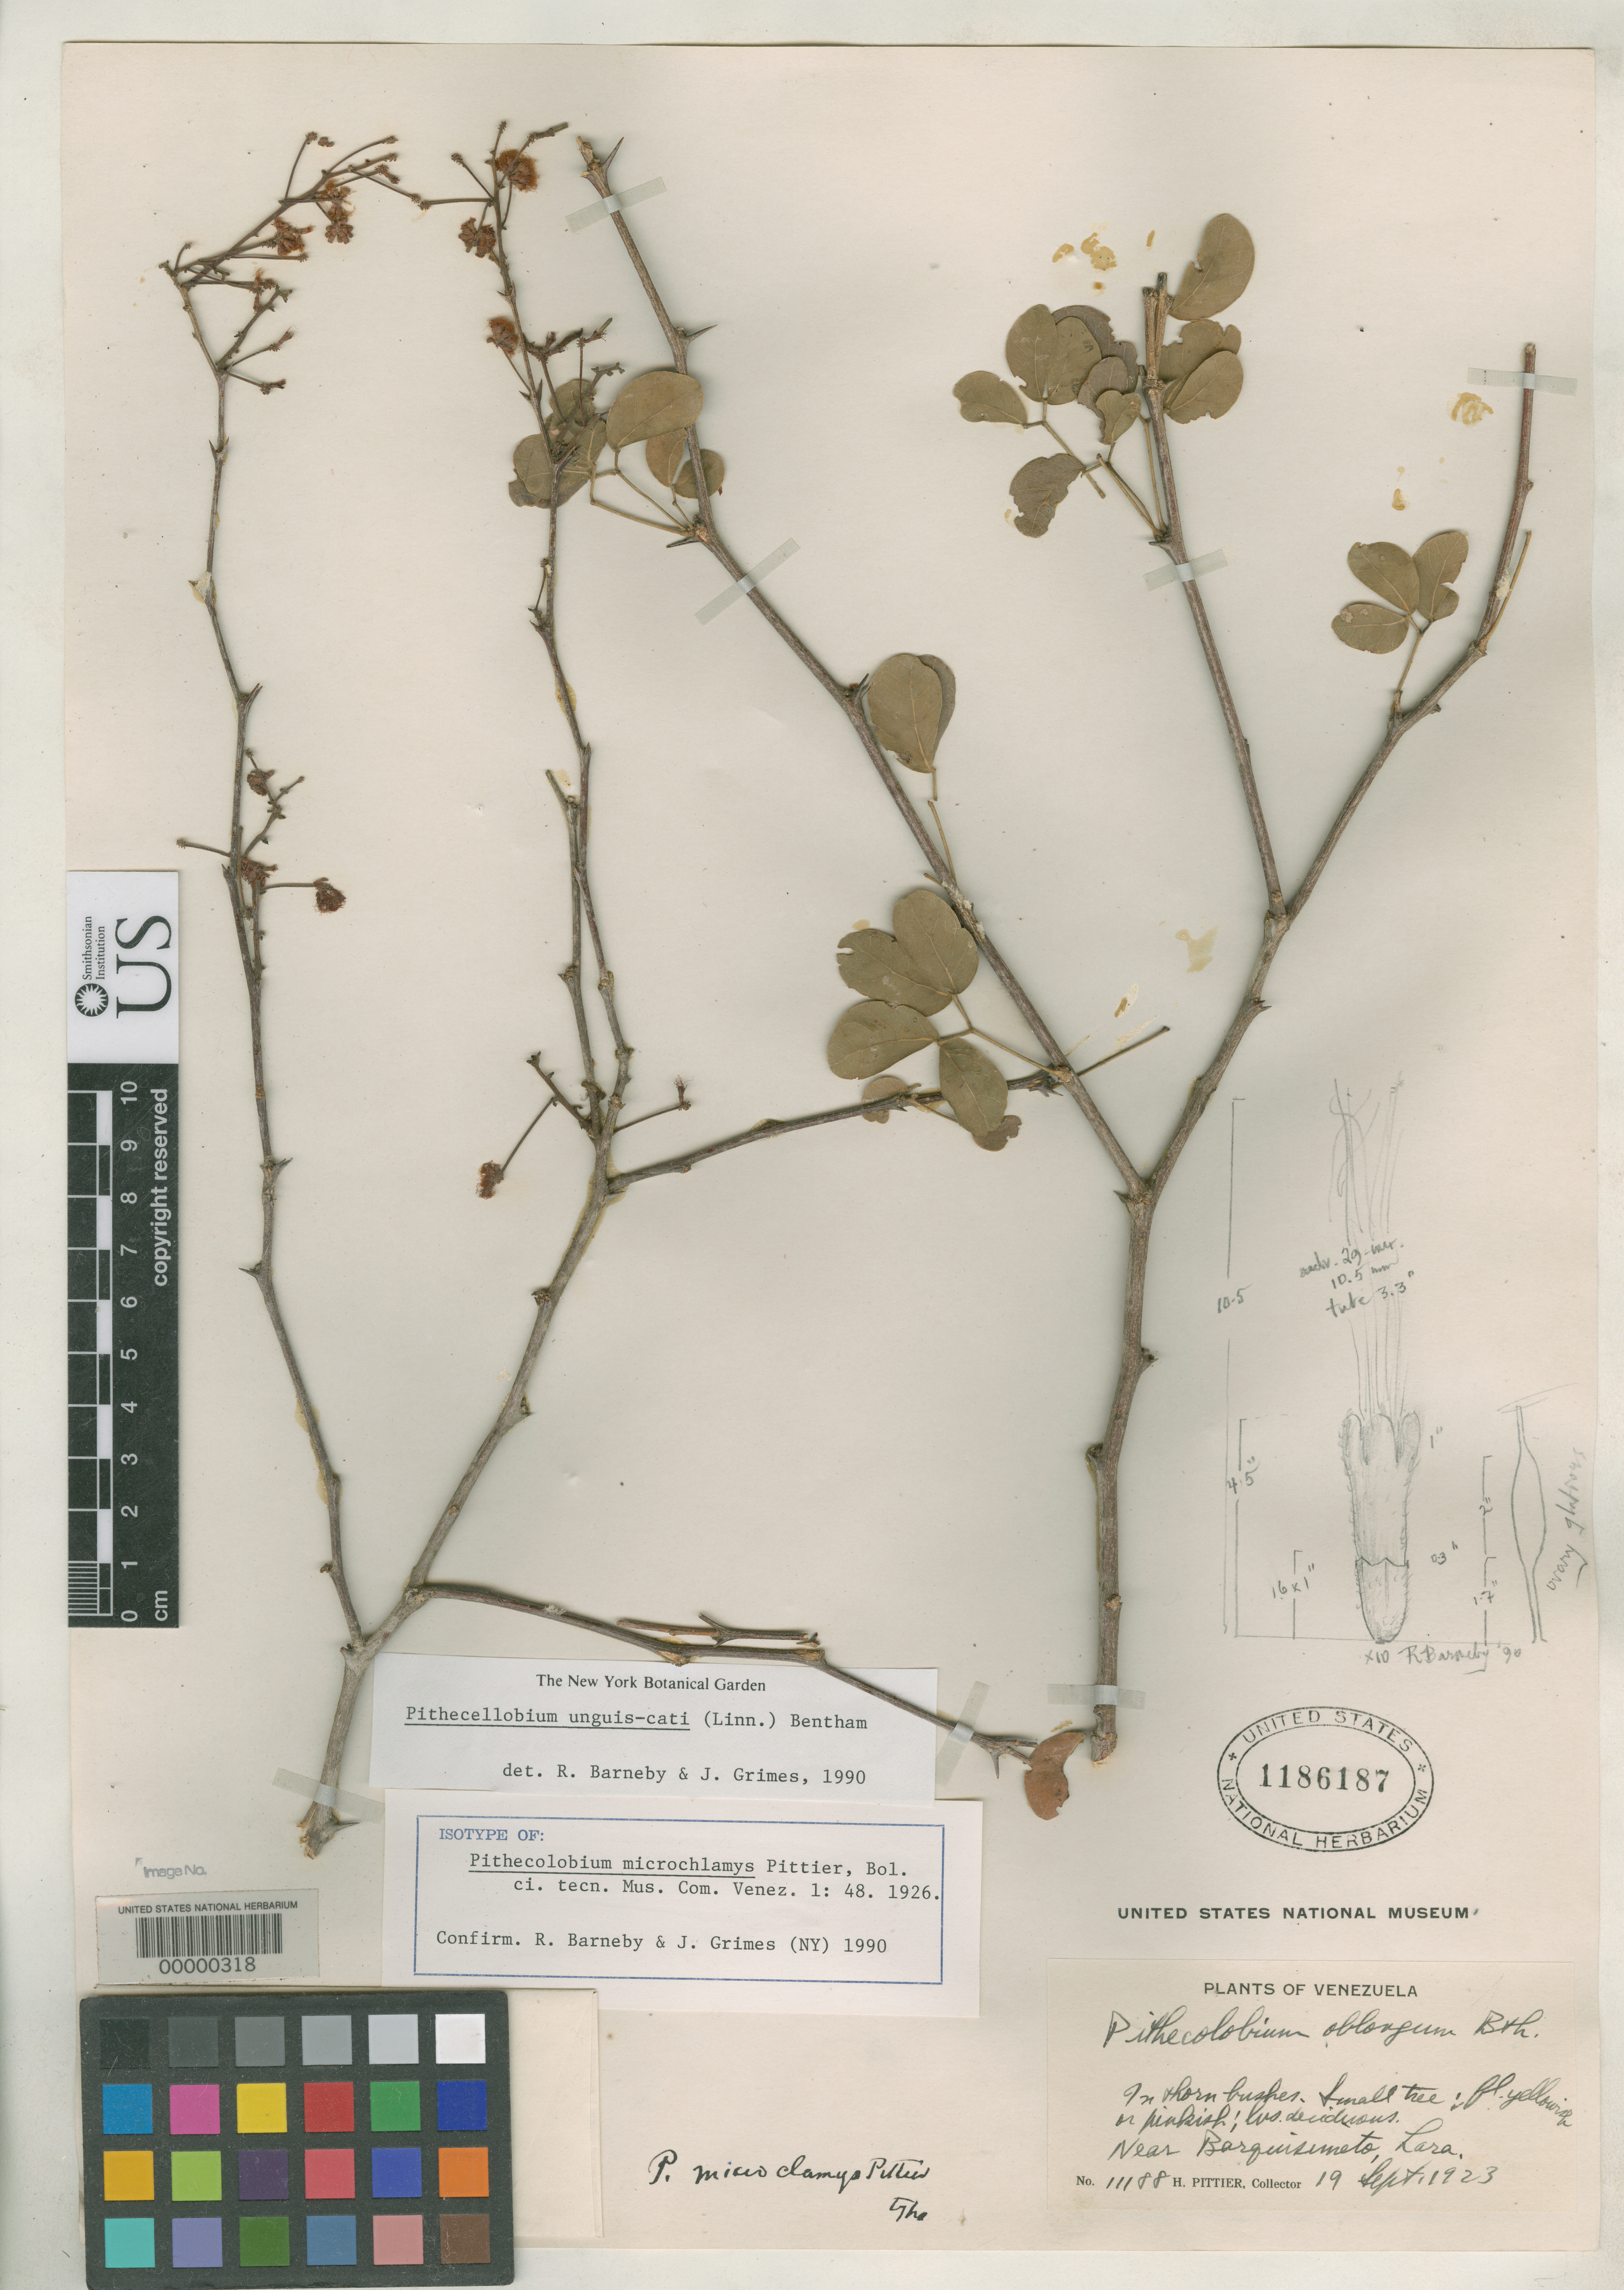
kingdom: Plantae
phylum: Tracheophyta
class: Magnoliopsida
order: Fabales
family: Fabaceae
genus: Pithecellobium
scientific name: Pithecellobium microchlamys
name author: Pittier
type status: Isotype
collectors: H. F. Pittier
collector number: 11188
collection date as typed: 19 Sep 1923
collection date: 1923-09-19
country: Venezuela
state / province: Lara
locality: Near Barquisimeto.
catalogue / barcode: US 1186187